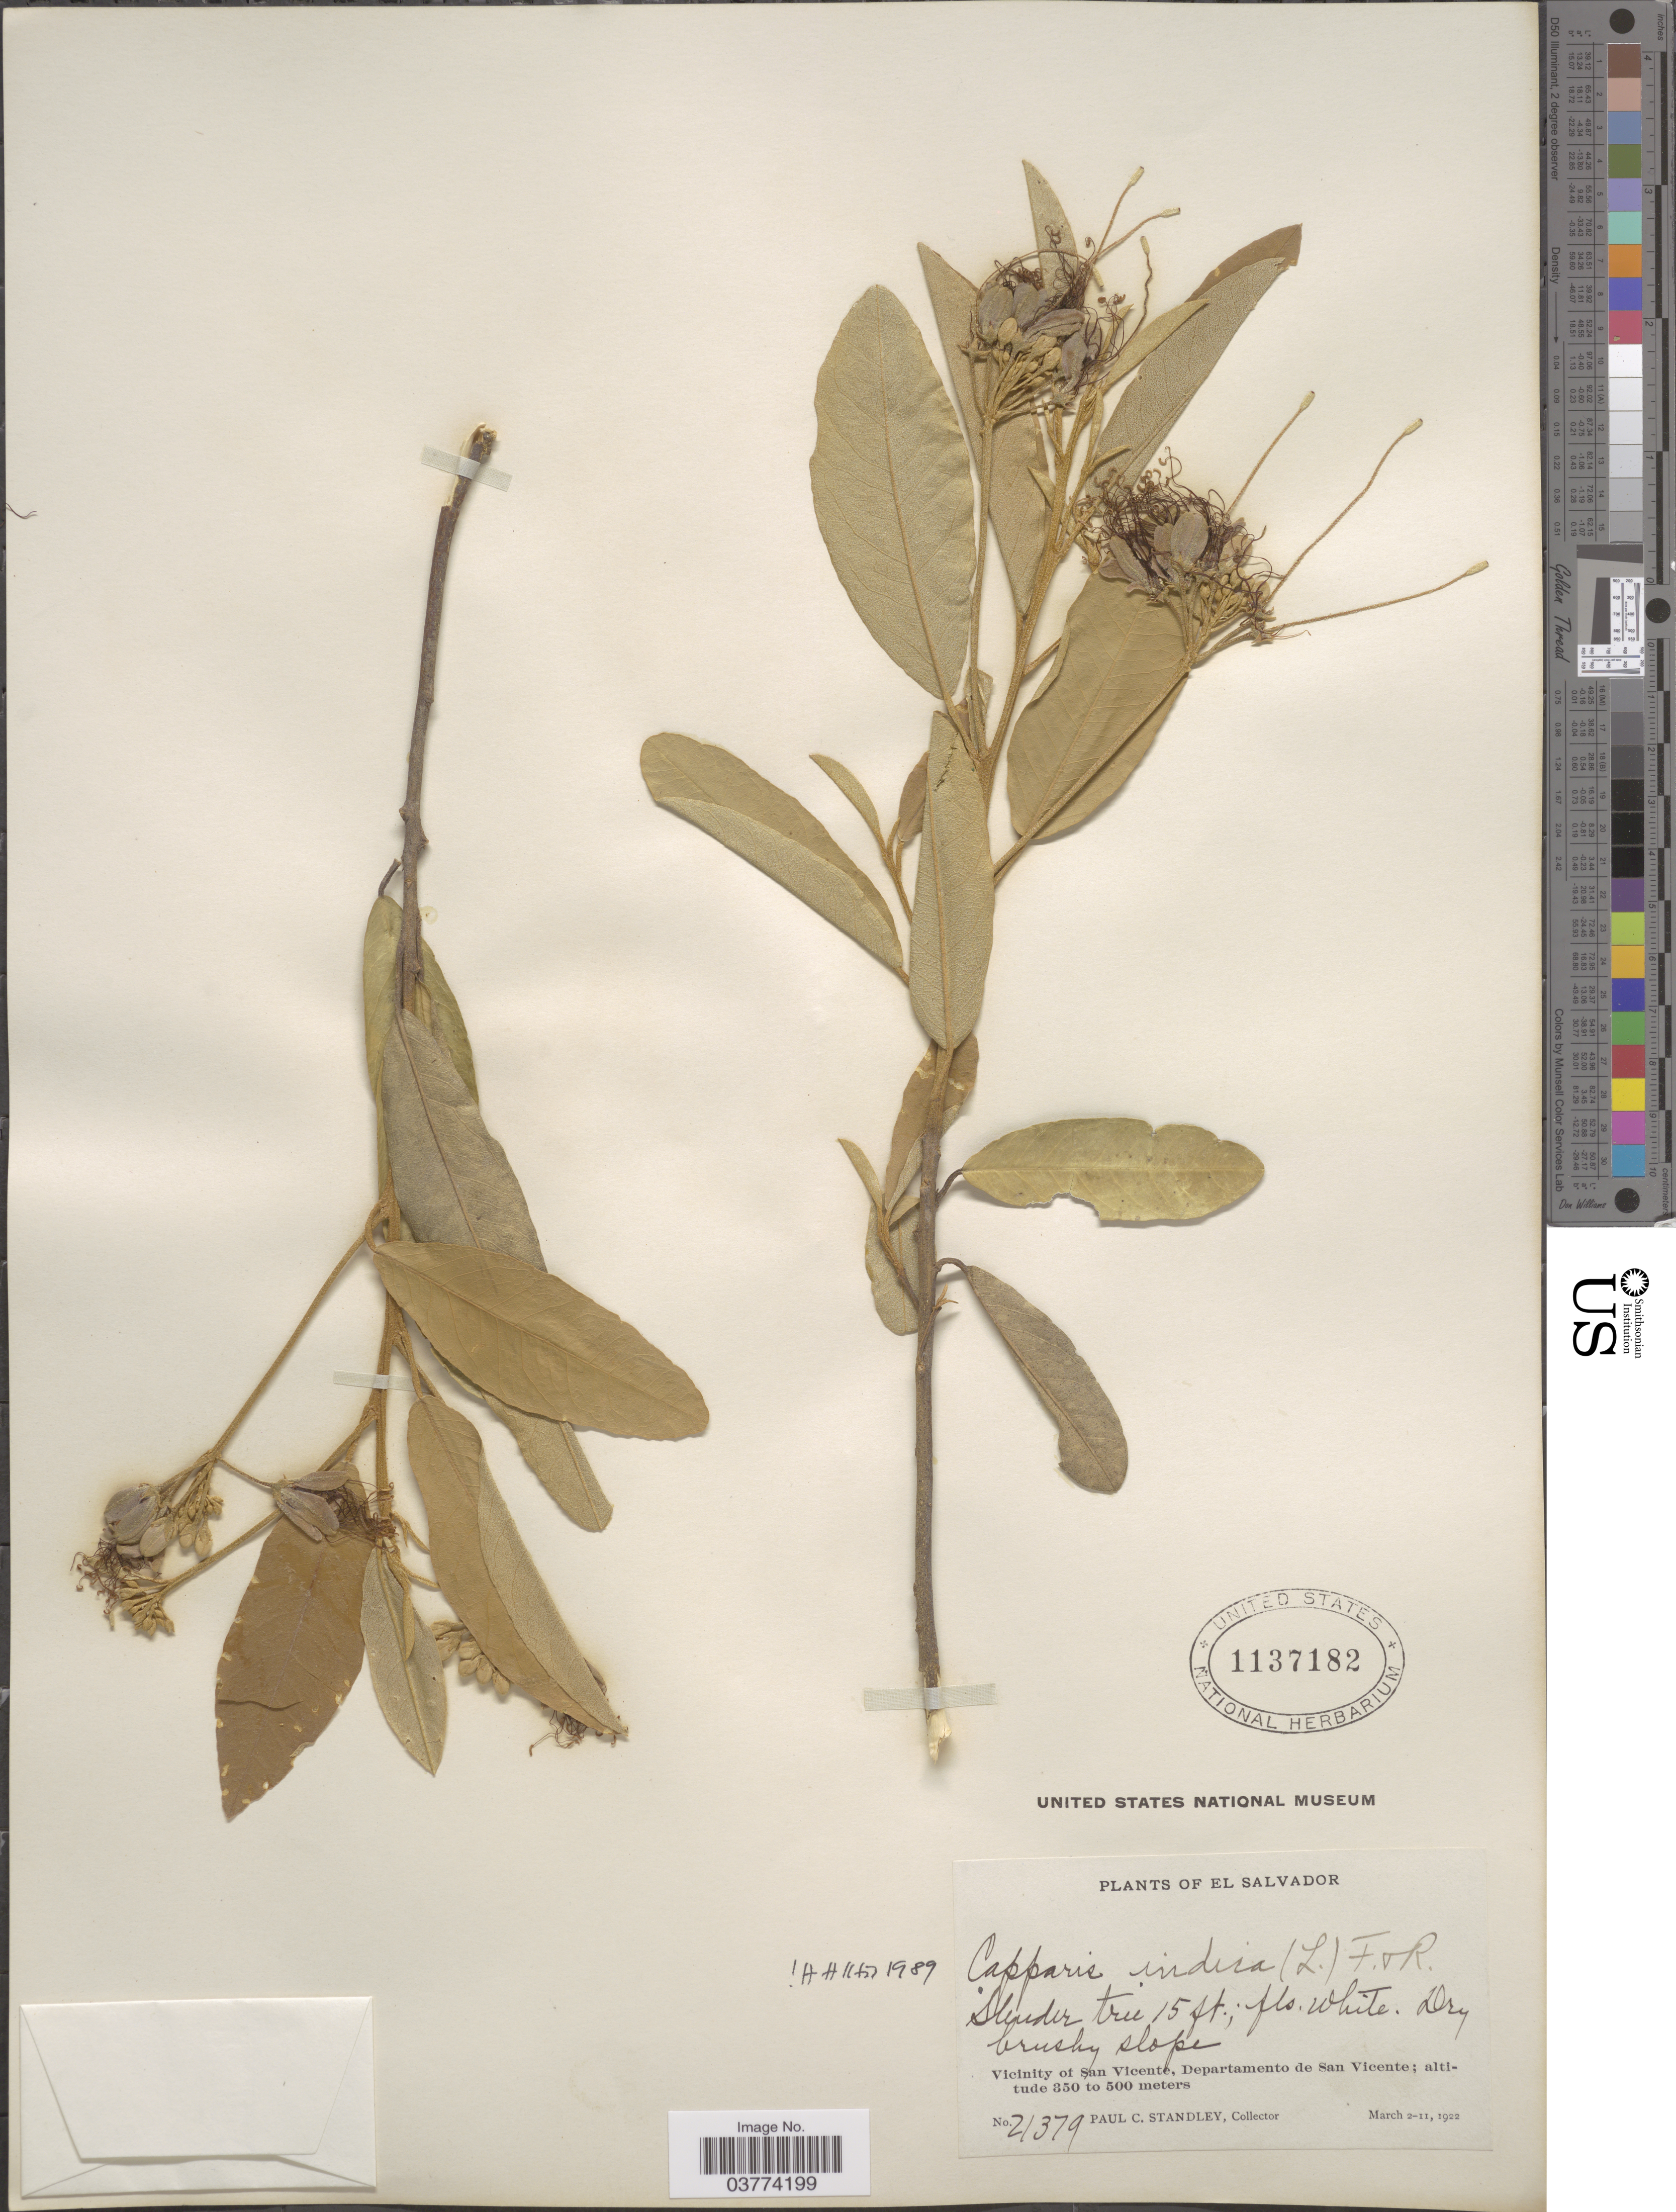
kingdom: Plantae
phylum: Tracheophyta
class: Magnoliopsida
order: Brassicales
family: Capparaceae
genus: Quadrella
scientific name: Quadrella indica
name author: (L.) Iltis & Cornejo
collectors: P. C. Standley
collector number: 21379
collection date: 1922-03-02/1922-03-11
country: El Salvador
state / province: San Vincente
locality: Vicinity of San Vicente, Departamento de San Vicente.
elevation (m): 350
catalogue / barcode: US 1137182